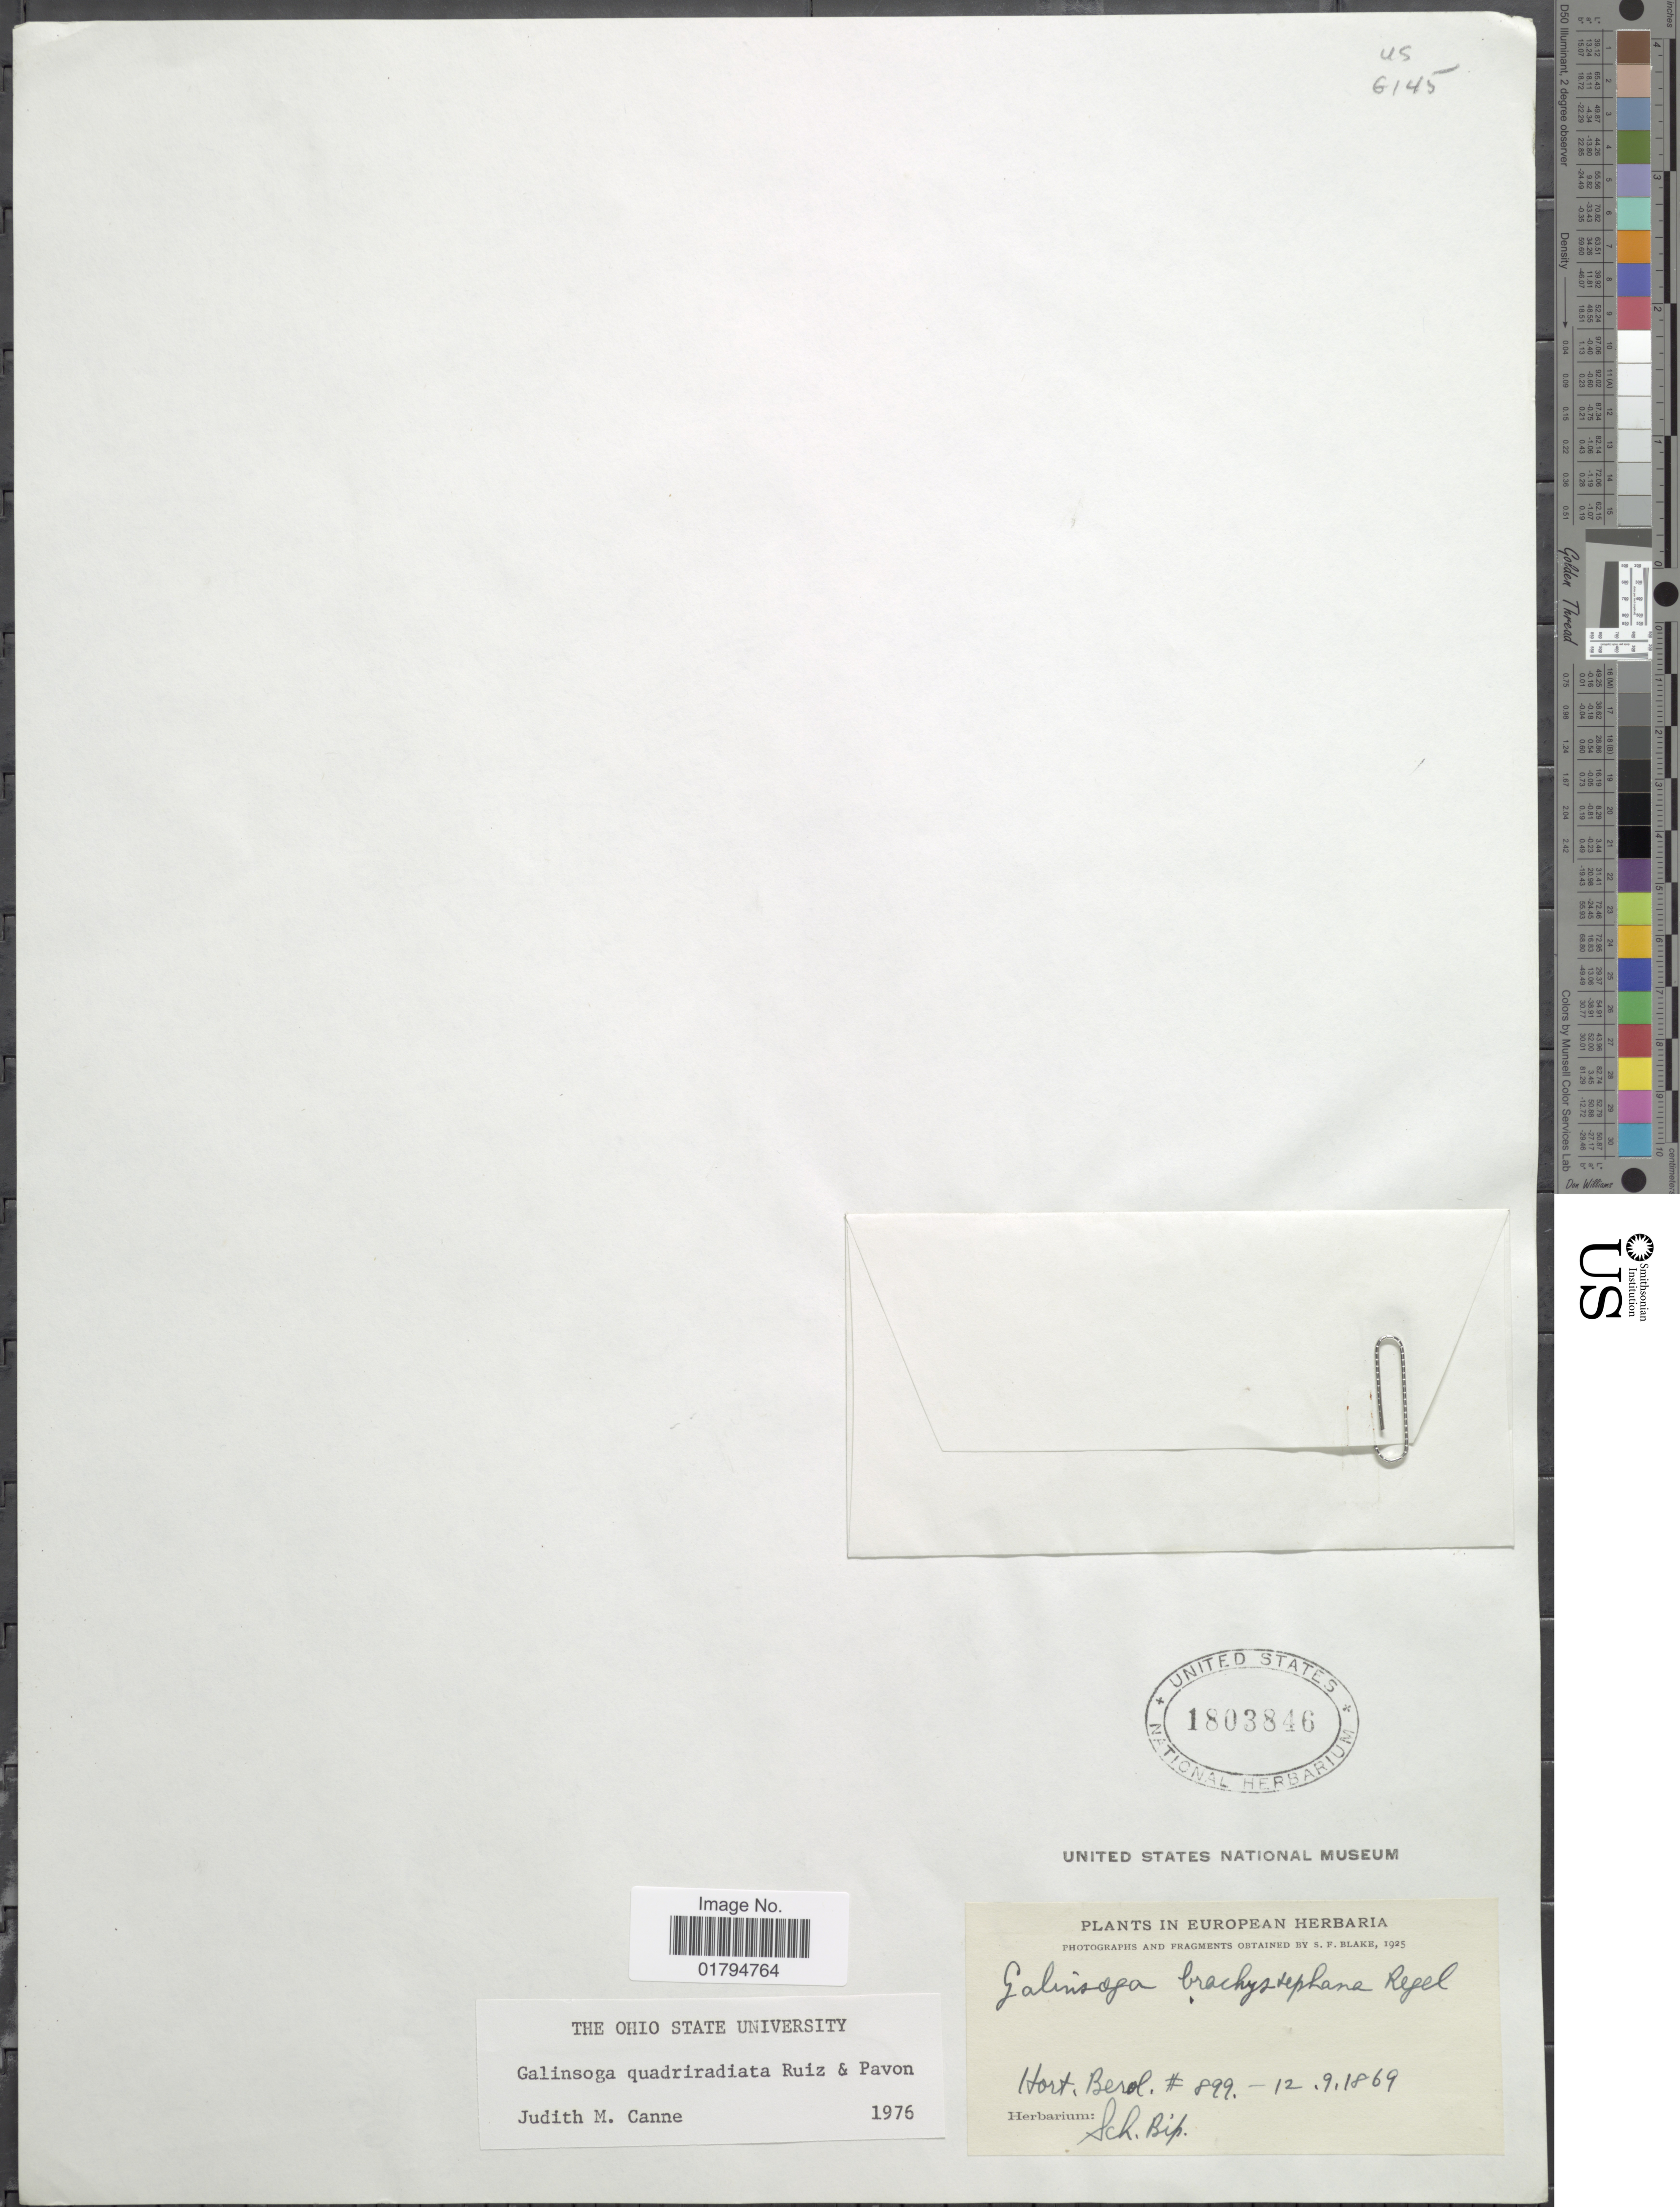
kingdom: Plantae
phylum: Tracheophyta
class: Magnoliopsida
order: Asterales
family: Asteraceae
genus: Galinsoga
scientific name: Galinsoga quadriradiata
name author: Ruiz & Pav.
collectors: Hort. Berol.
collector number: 899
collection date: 1869-09-12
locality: European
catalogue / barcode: US 1803846